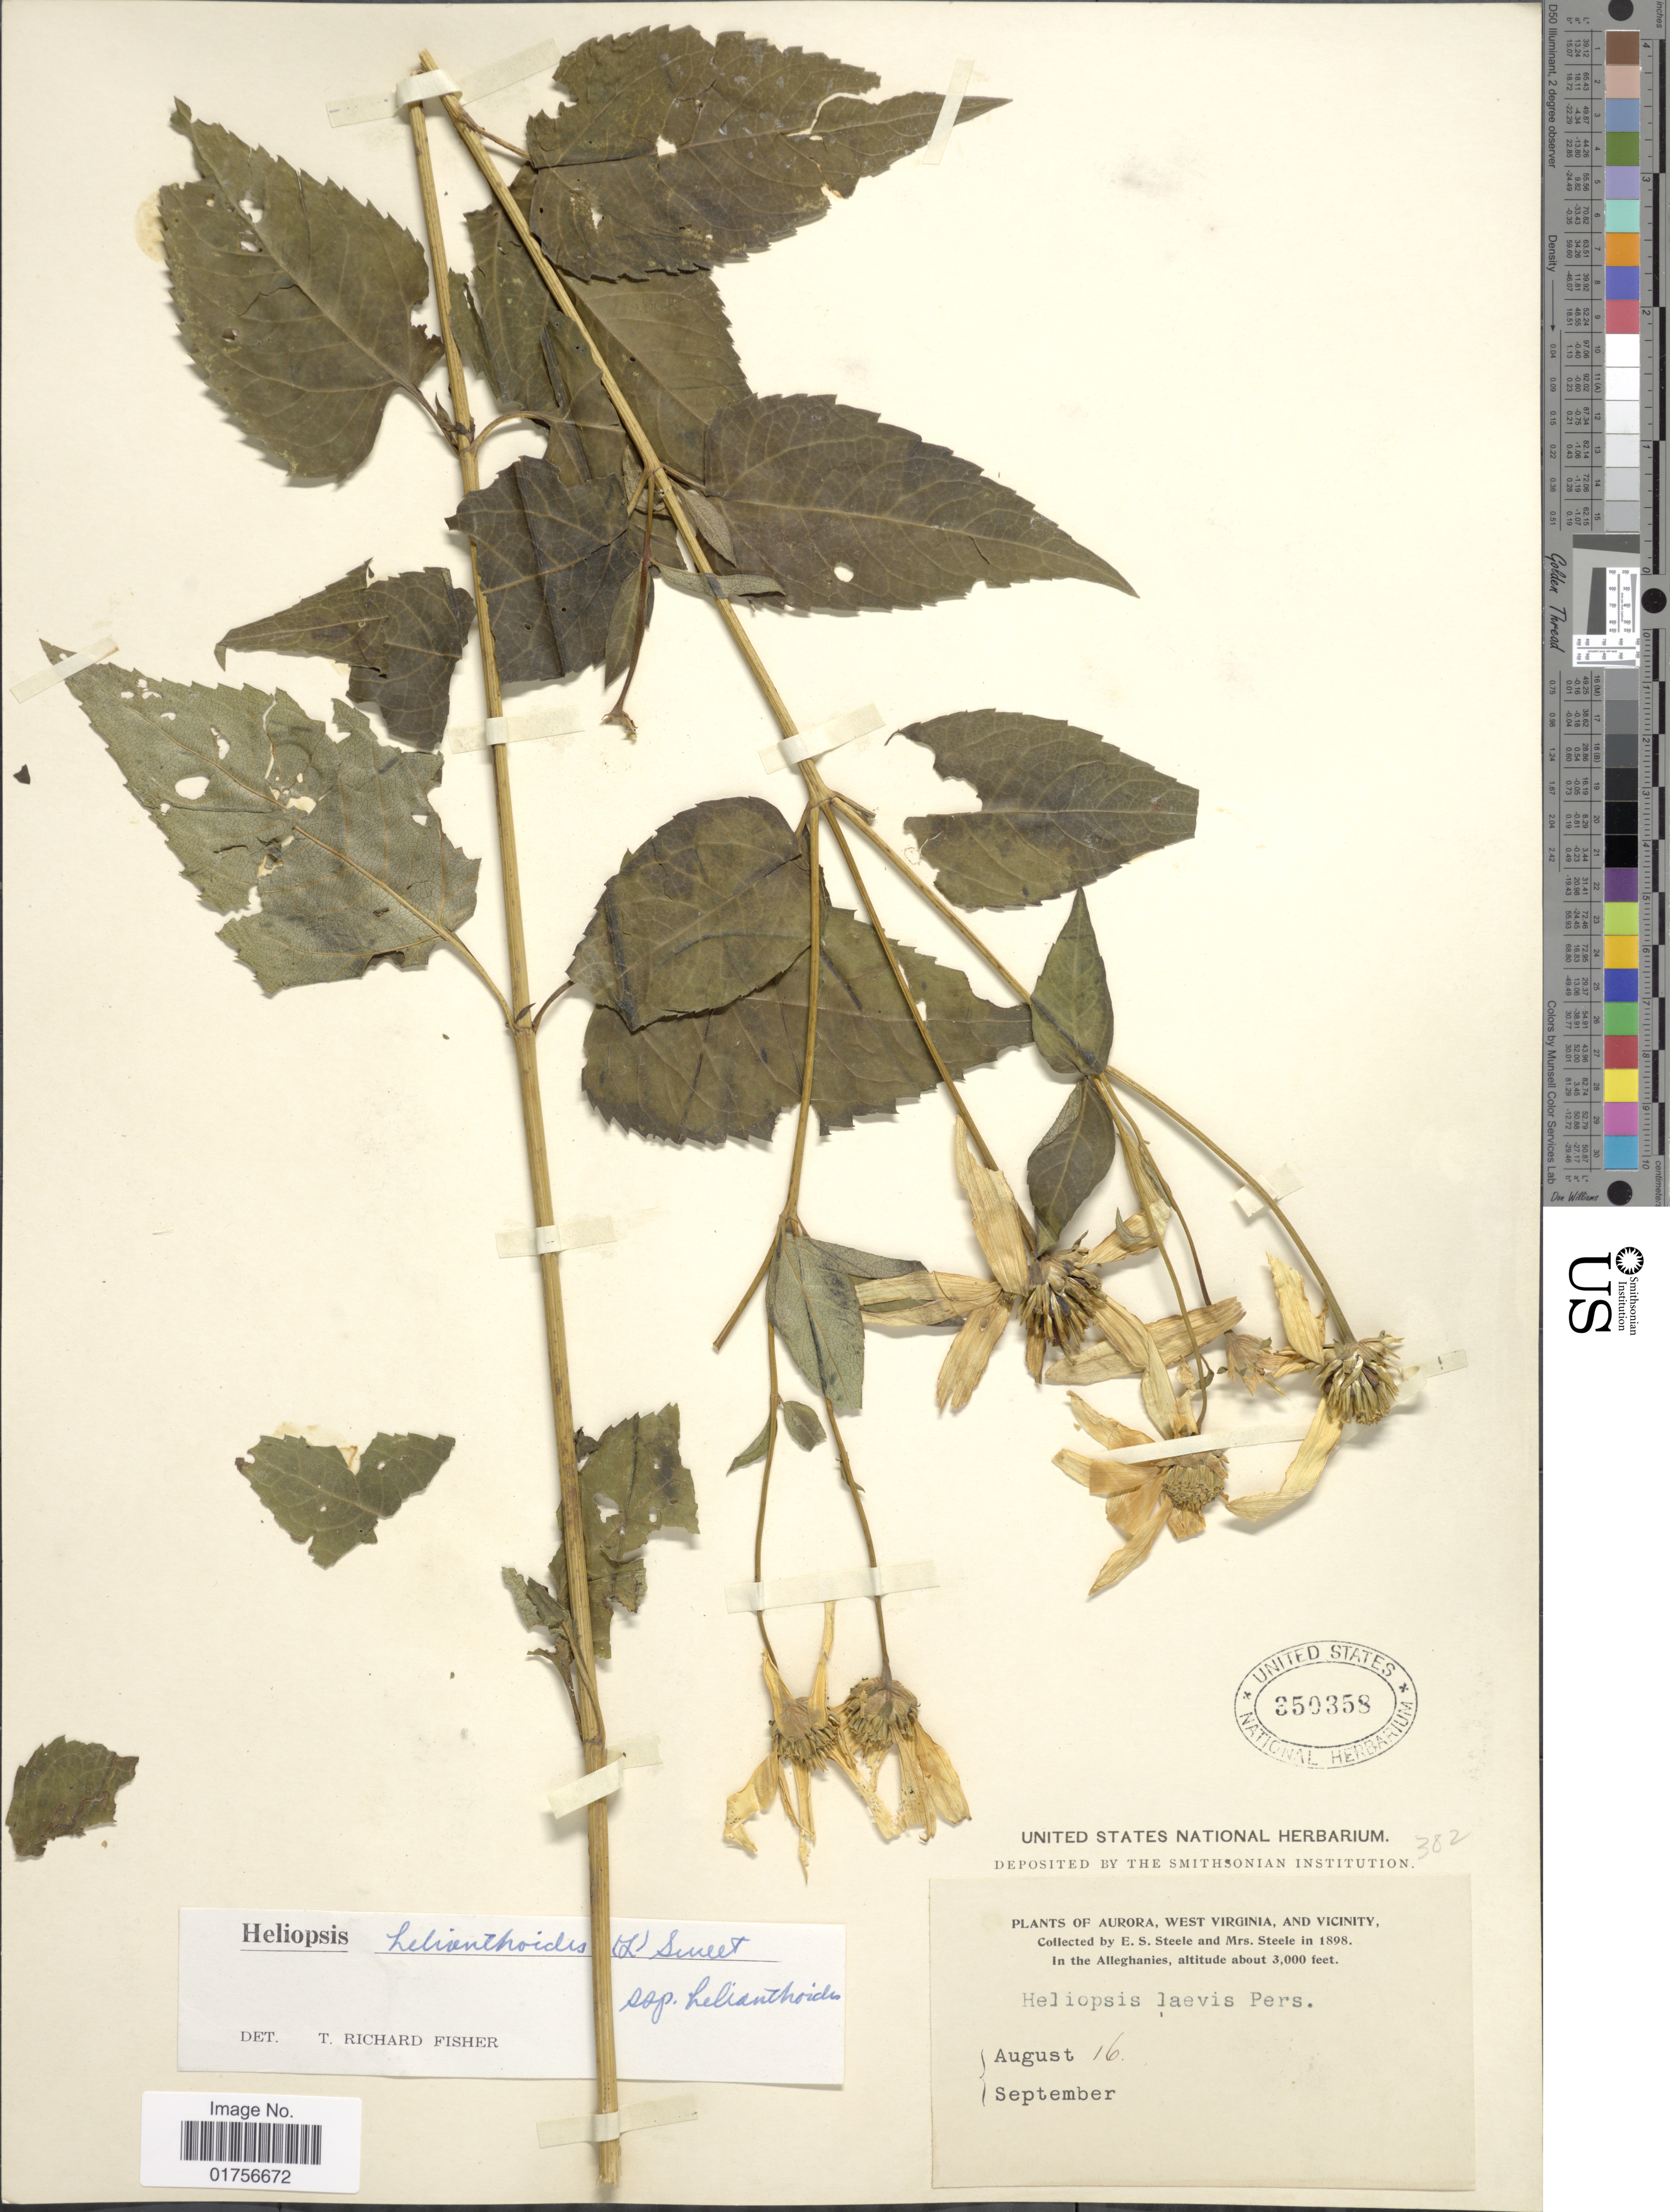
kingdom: Plantae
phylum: Tracheophyta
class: Magnoliopsida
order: Asterales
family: Asteraceae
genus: Heliopsis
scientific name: Heliopsis helianthoides subsp. helianthoides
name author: (L.) Sweet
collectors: E. Steele & Mrs. E. S. Steele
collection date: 1898-08-16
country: United States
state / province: West Virginia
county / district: Preston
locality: Aurora, West Virginia, and Vicinity, In the Alleghanies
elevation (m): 914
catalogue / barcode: US 350358